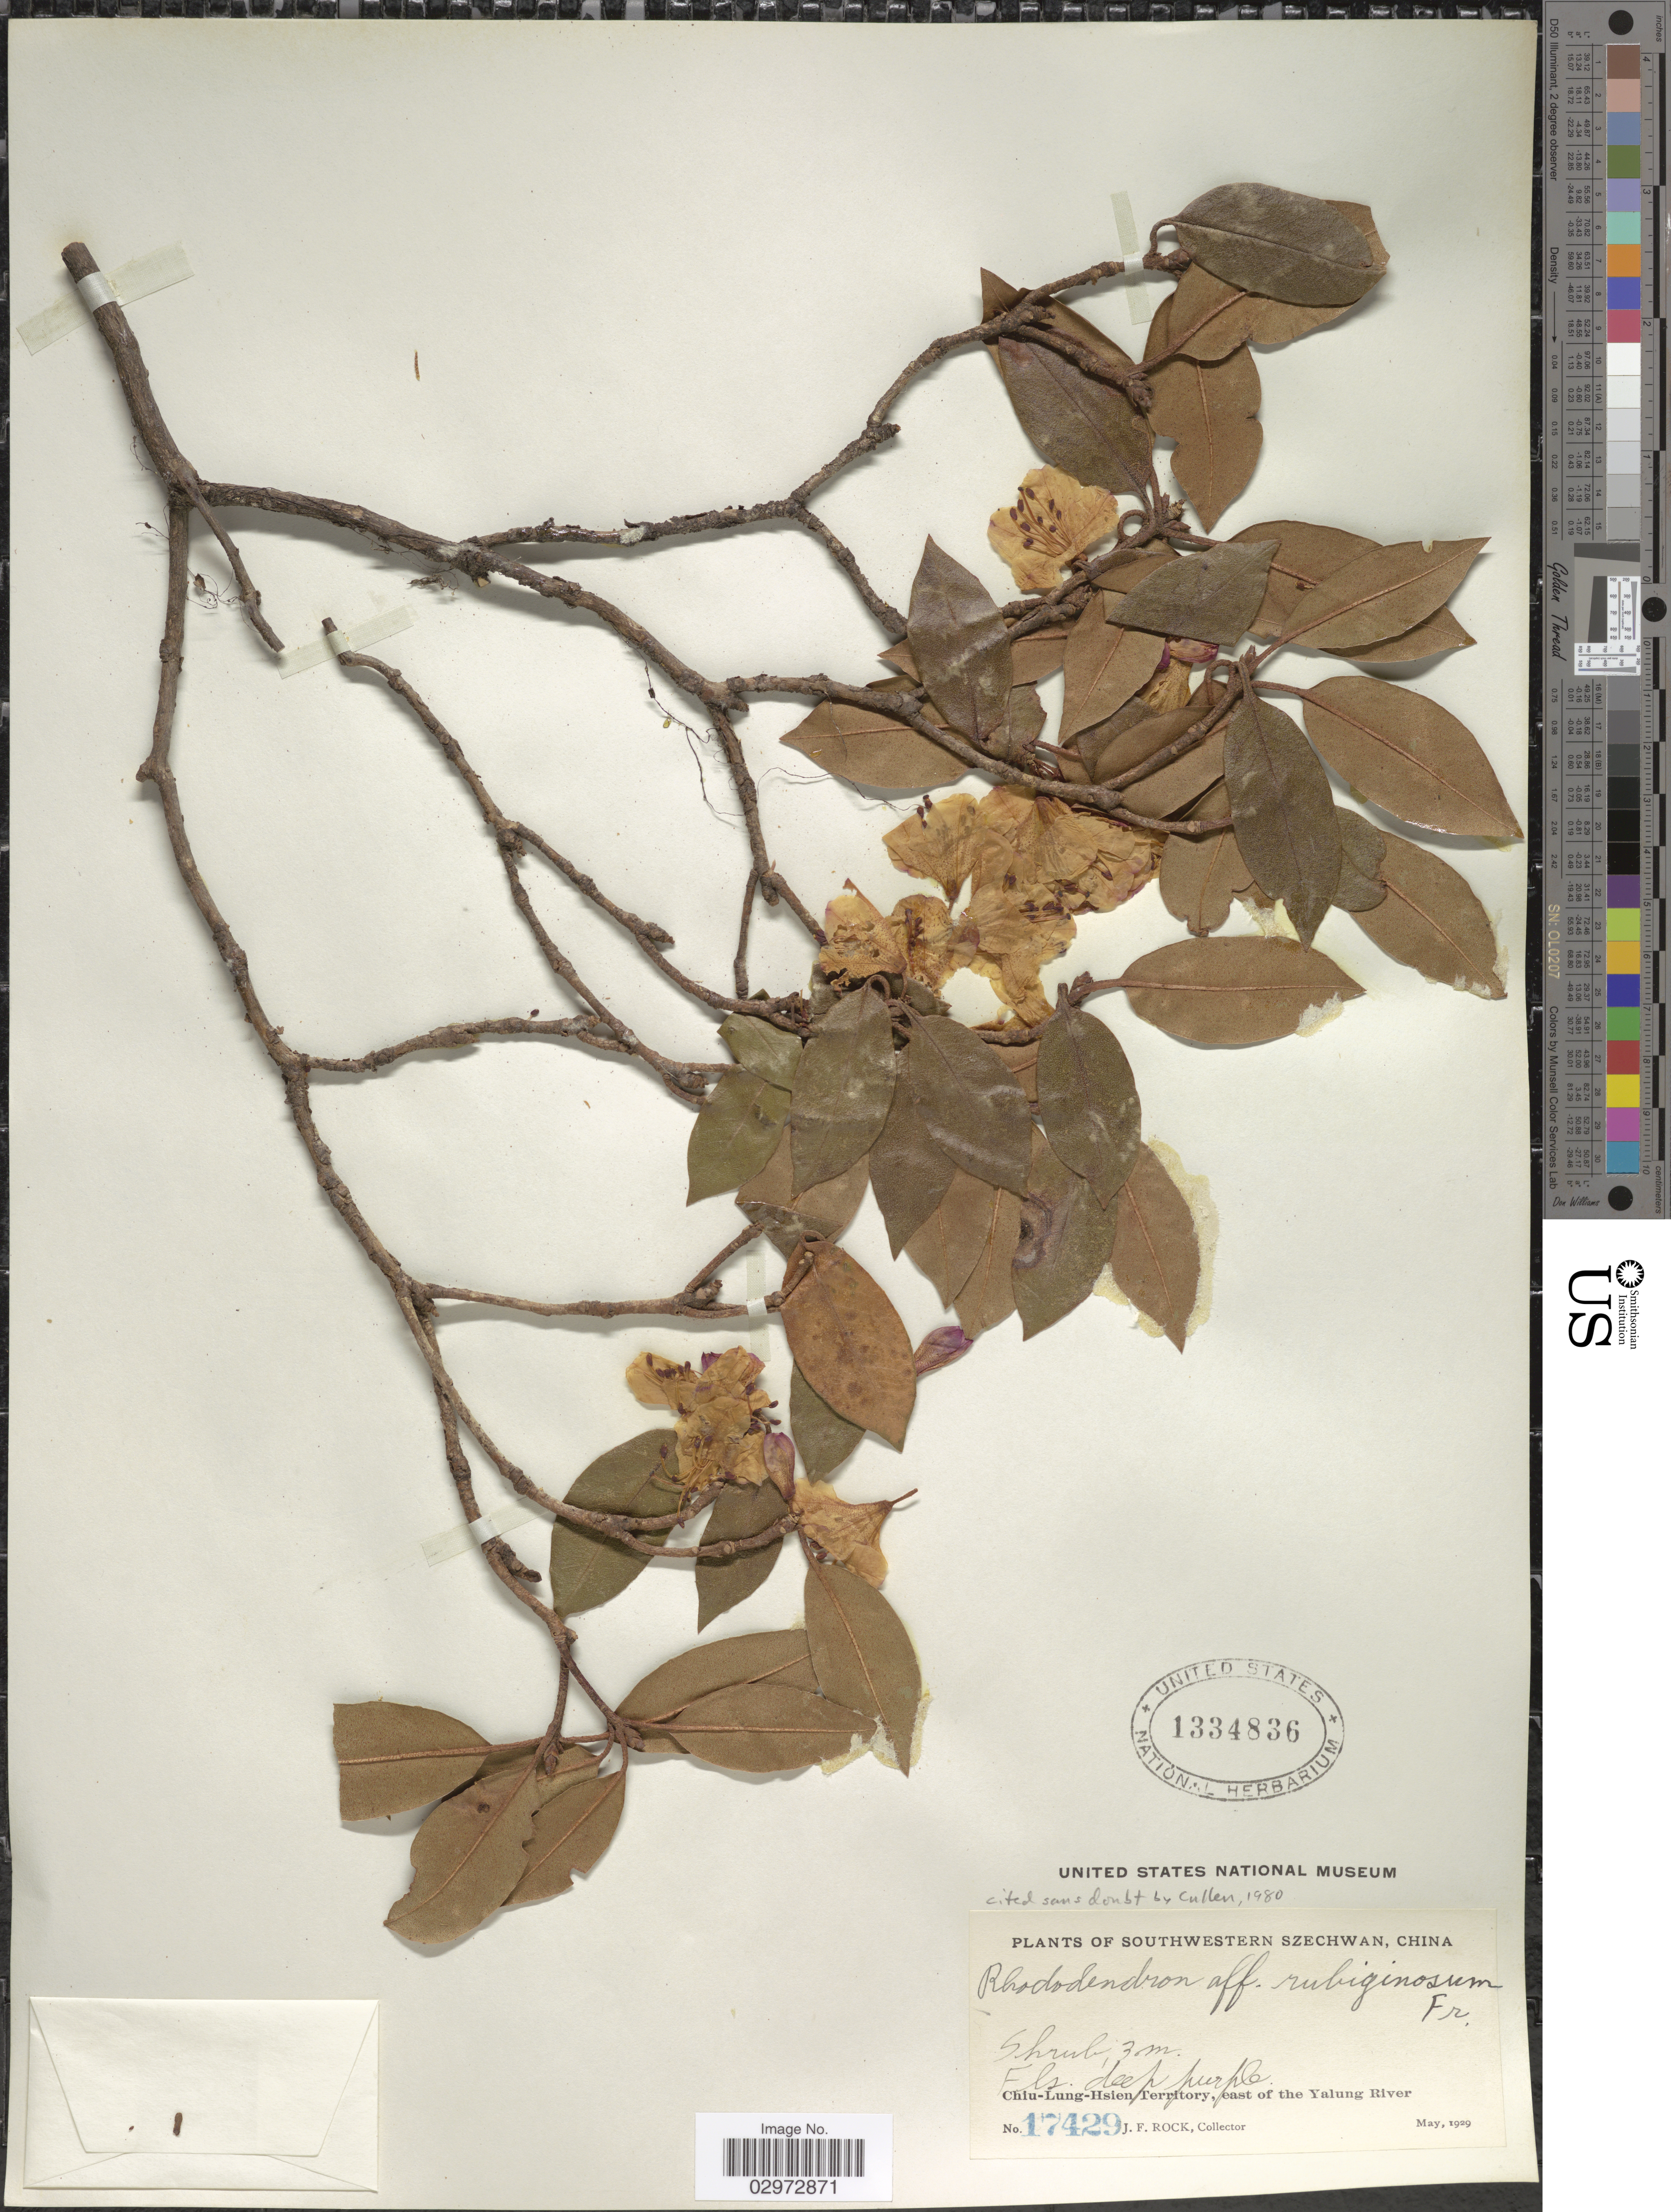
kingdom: Plantae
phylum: Tracheophyta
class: Magnoliopsida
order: Ericales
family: Ericaceae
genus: Rhododendron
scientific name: Rhododendron rubiginosum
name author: Franch.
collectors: J. Rock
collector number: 17429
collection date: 1929-05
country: China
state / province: Sichuan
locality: Southwestern Szechwan, Chiu-Lung-Hsien Territory, east of the Yalung River.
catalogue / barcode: US 1334836